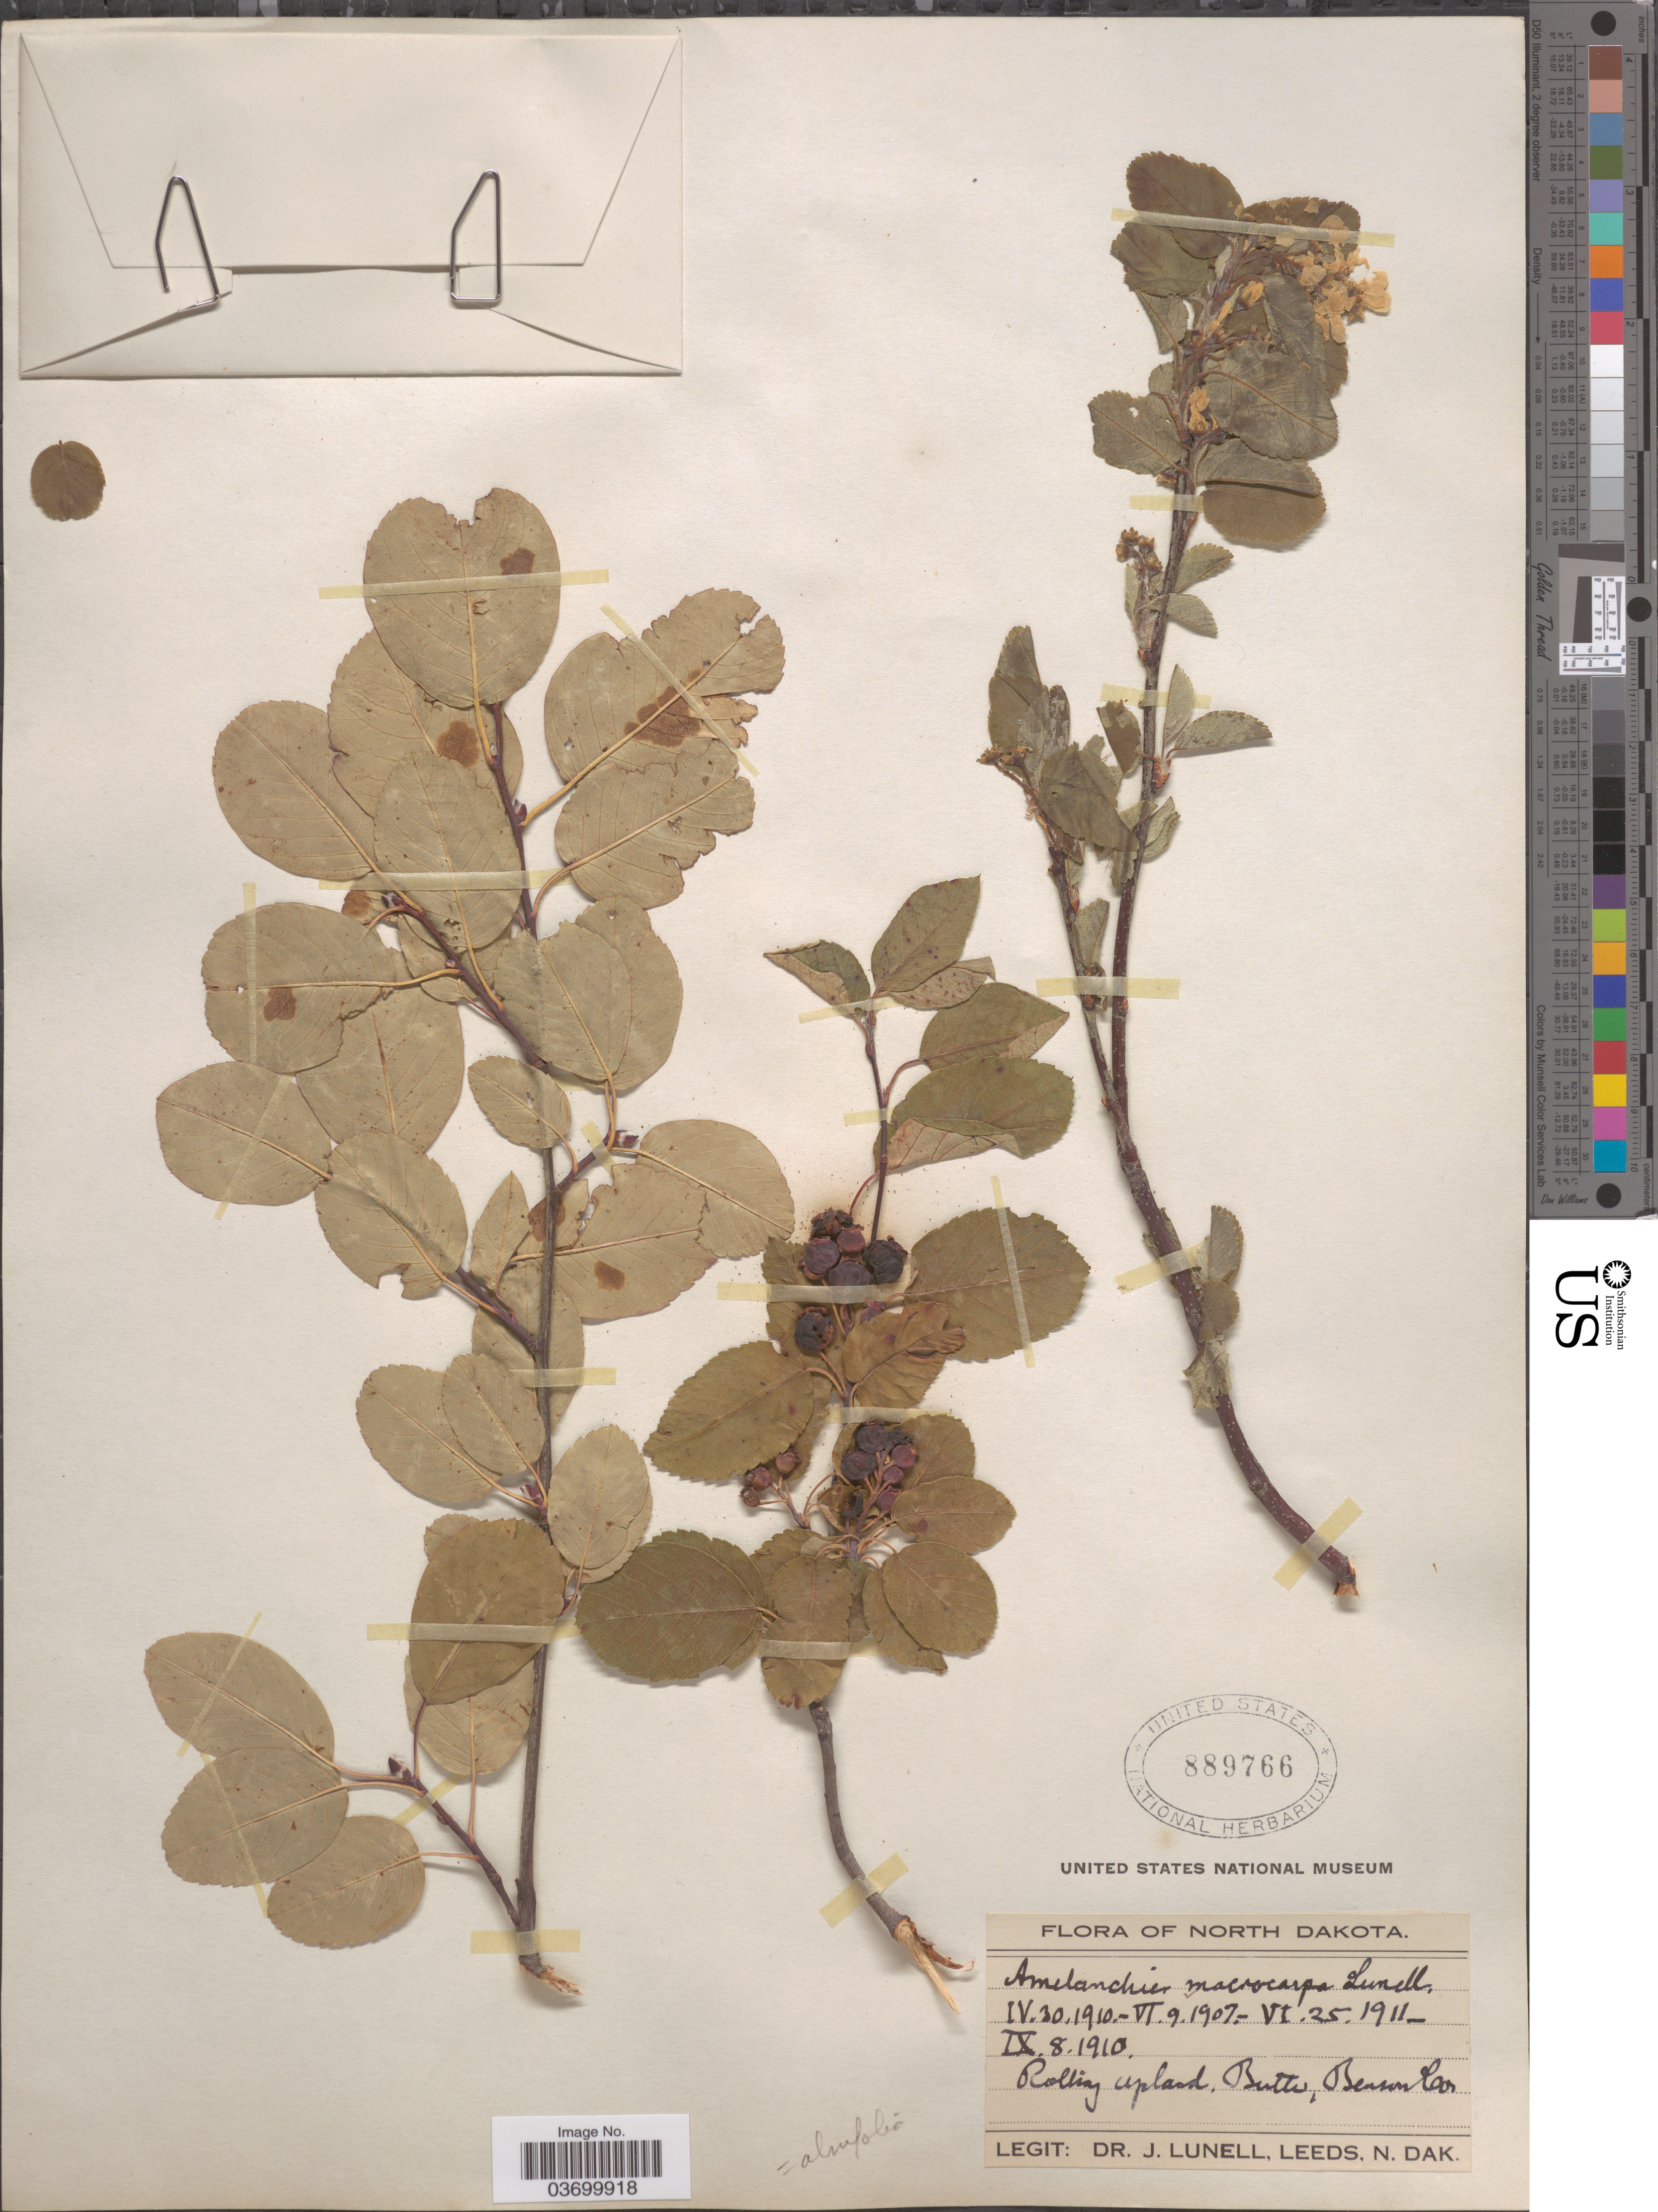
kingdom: Plantae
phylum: Tracheophyta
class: Magnoliopsida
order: Rosales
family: Rosaceae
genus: Amelanchier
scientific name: Amelanchier alnifolia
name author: (Nutt.) Nutt. ex M. Roem.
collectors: J. Lunell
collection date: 1910-09-08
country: United States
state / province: North Dakota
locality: Rolling upland. Butte, Benson Co.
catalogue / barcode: US 889766